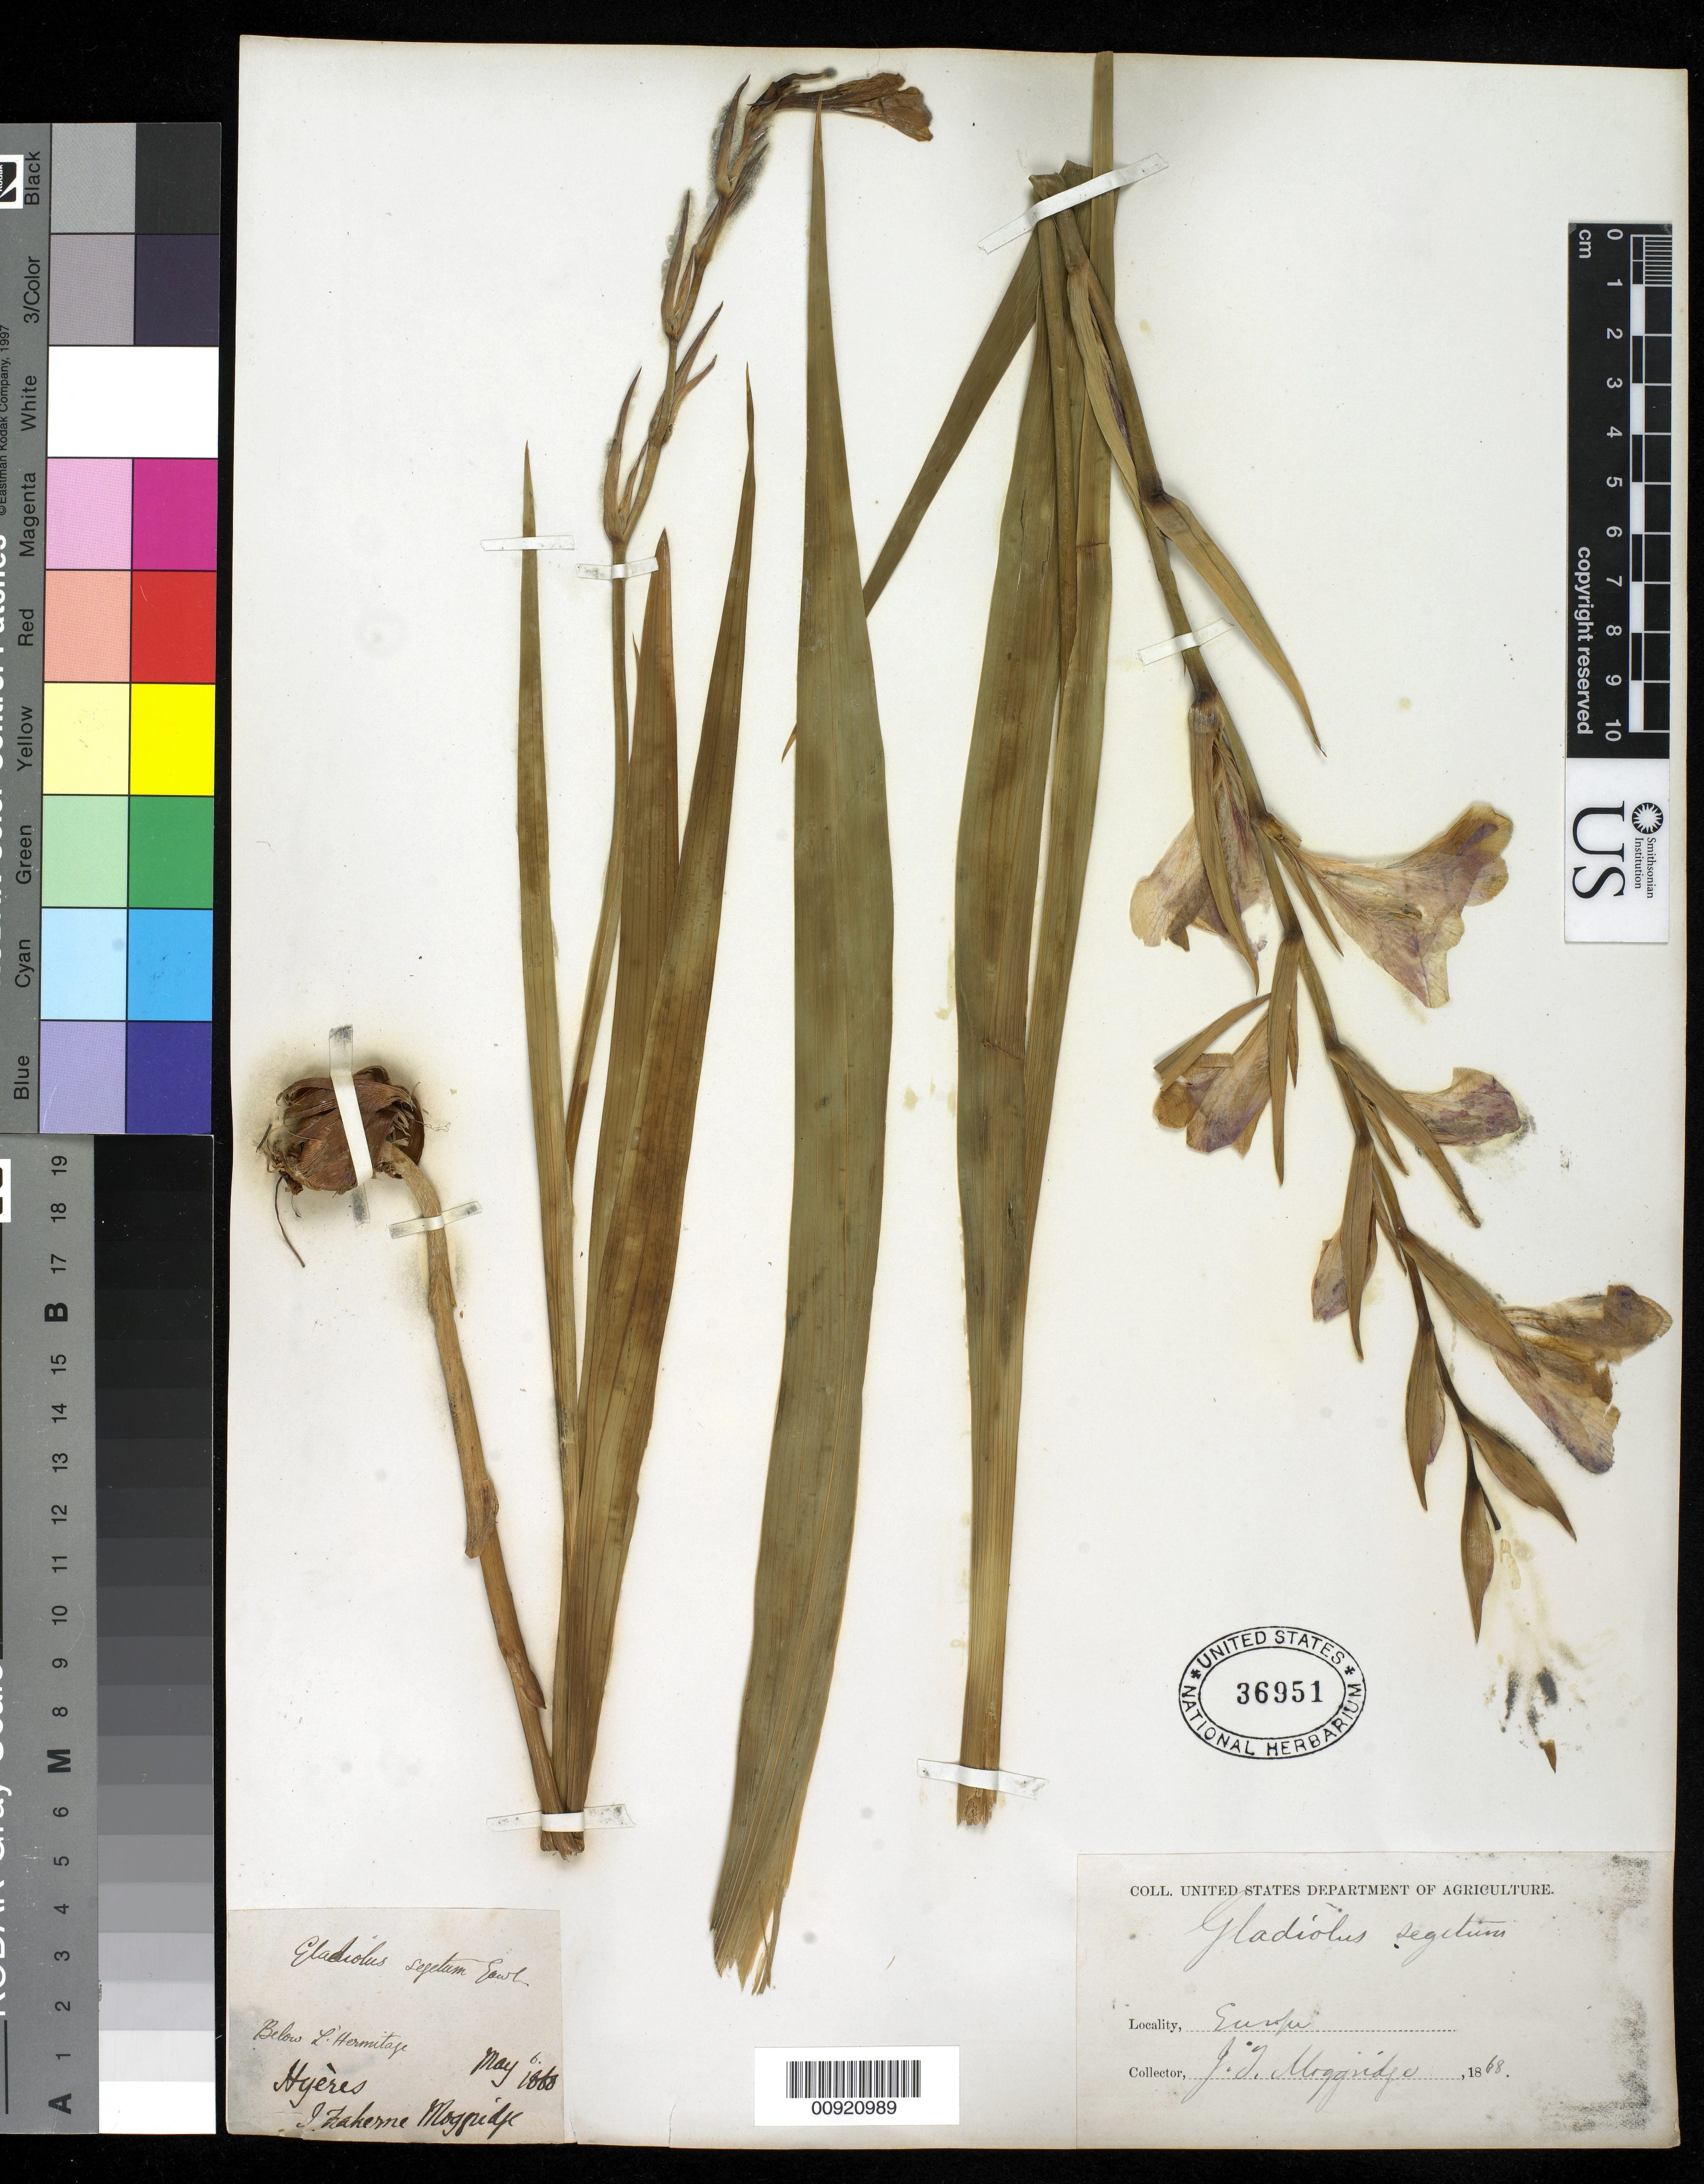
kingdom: Plantae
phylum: Tracheophyta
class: Liliopsida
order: Asparagales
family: Iridaceae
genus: Gladiolus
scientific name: Gladiolus segetum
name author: Ker Gawl.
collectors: J. T. Moggridge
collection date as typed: May 1868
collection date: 1868-05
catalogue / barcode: US 36951